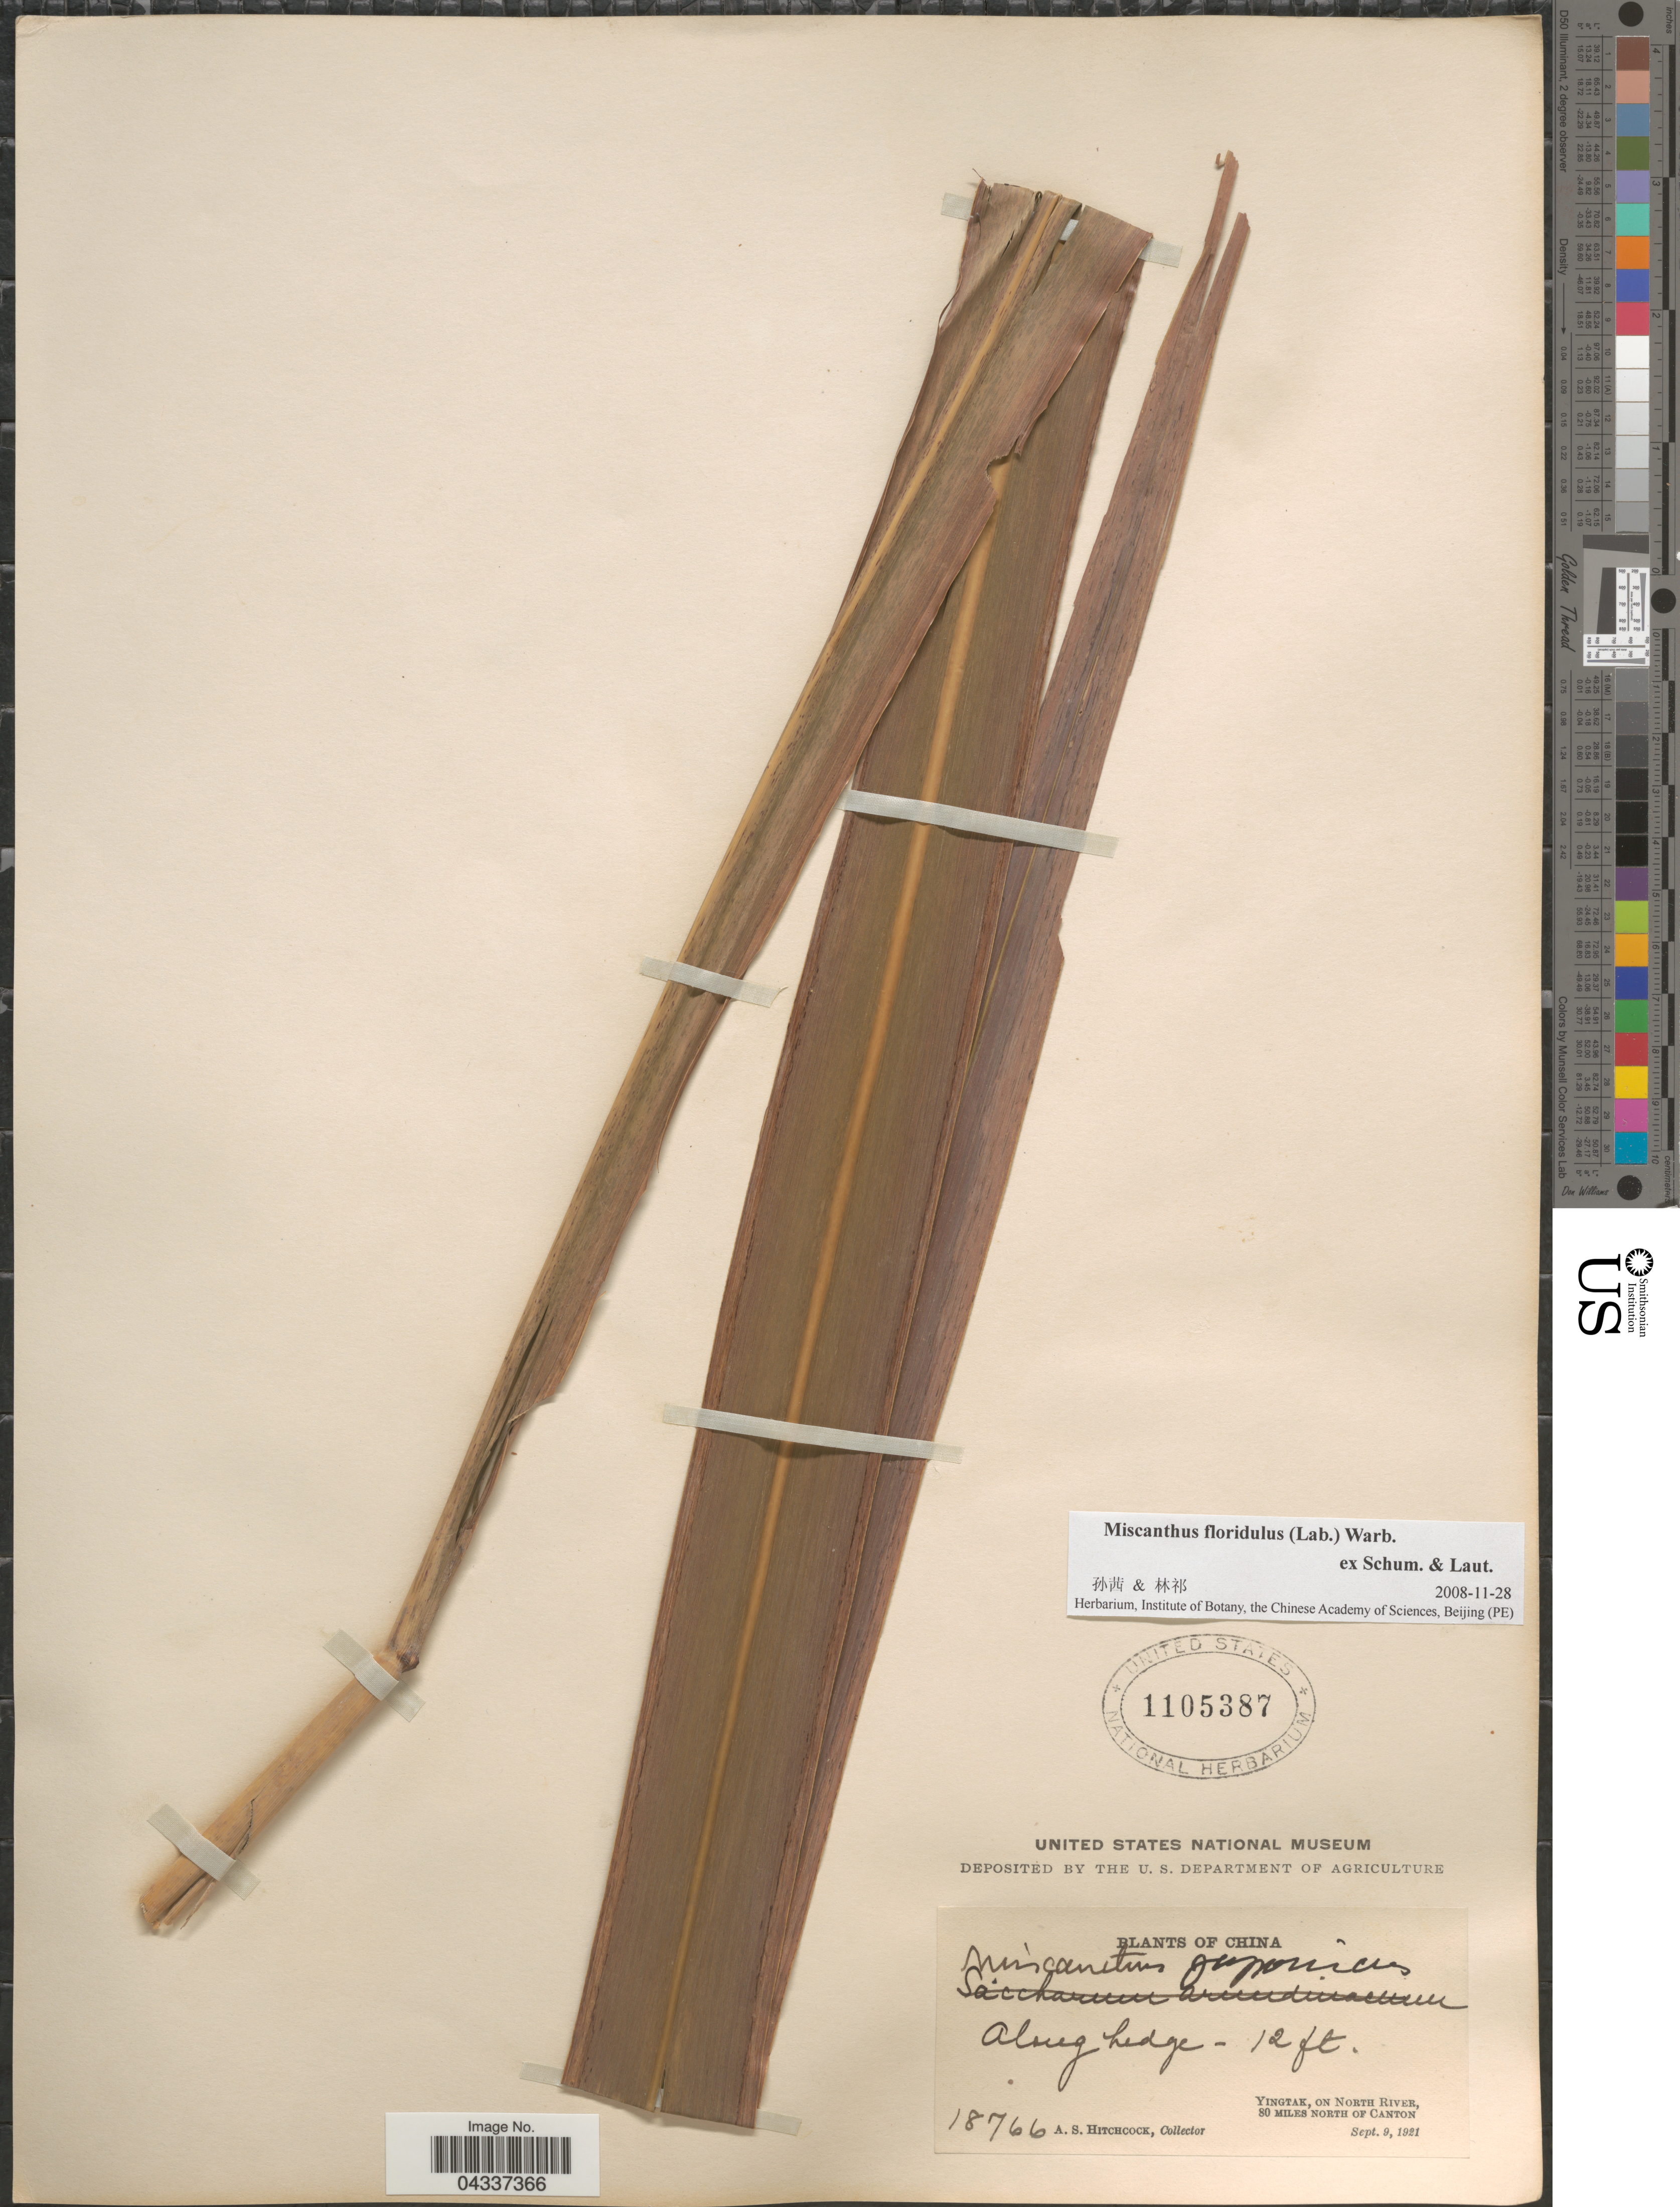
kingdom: Plantae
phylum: Tracheophyta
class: Liliopsida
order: Poales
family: Poaceae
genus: Miscanthus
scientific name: Miscanthus floridulus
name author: (Labill.) Warb.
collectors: A. S. Hitchcock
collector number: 18766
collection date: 1921-09-09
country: China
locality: Yingtak, on North River, 80 miles north of Canton.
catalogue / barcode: US 1105387